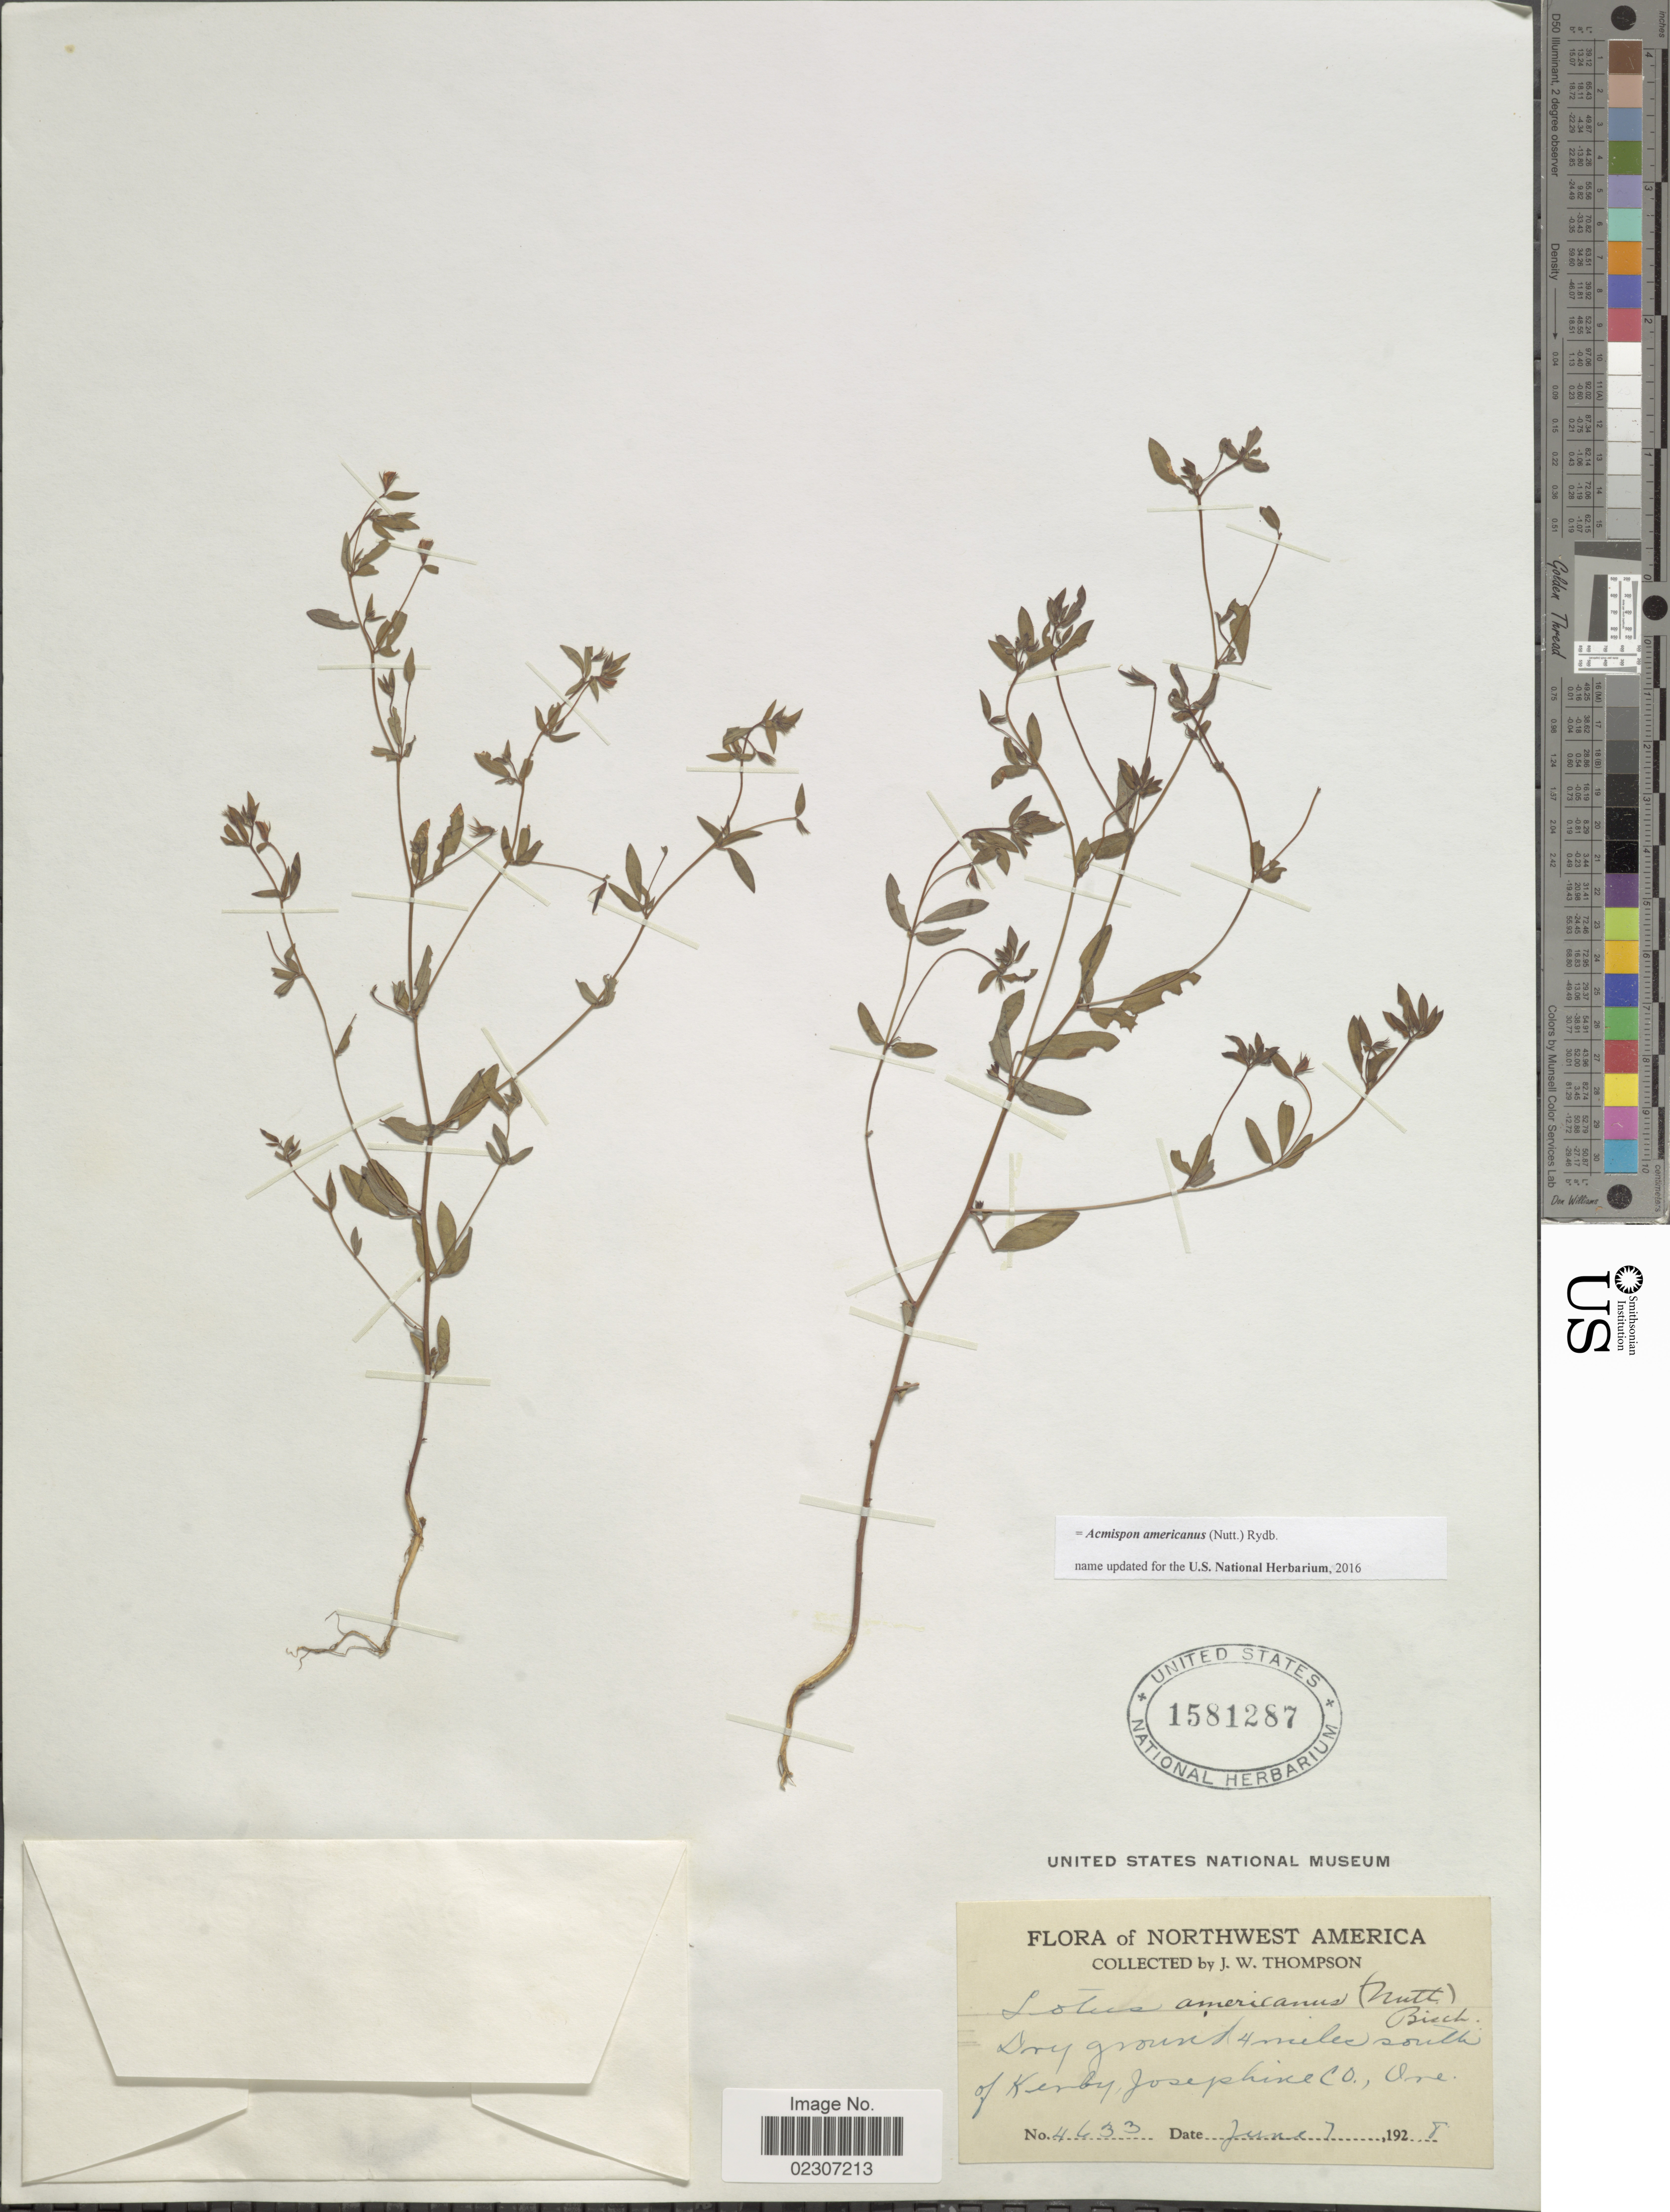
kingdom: Plantae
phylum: Tracheophyta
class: Magnoliopsida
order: Fabales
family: Fabaceae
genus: Acmispon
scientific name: Acmispon americanus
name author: (Nutt.) Rydb.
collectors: J. W. Thompson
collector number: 4433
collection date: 1928-06-07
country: United States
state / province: Oregon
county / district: Josephine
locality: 4 miles south of Kerby, Josephine Co., Ore.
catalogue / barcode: US 1581287